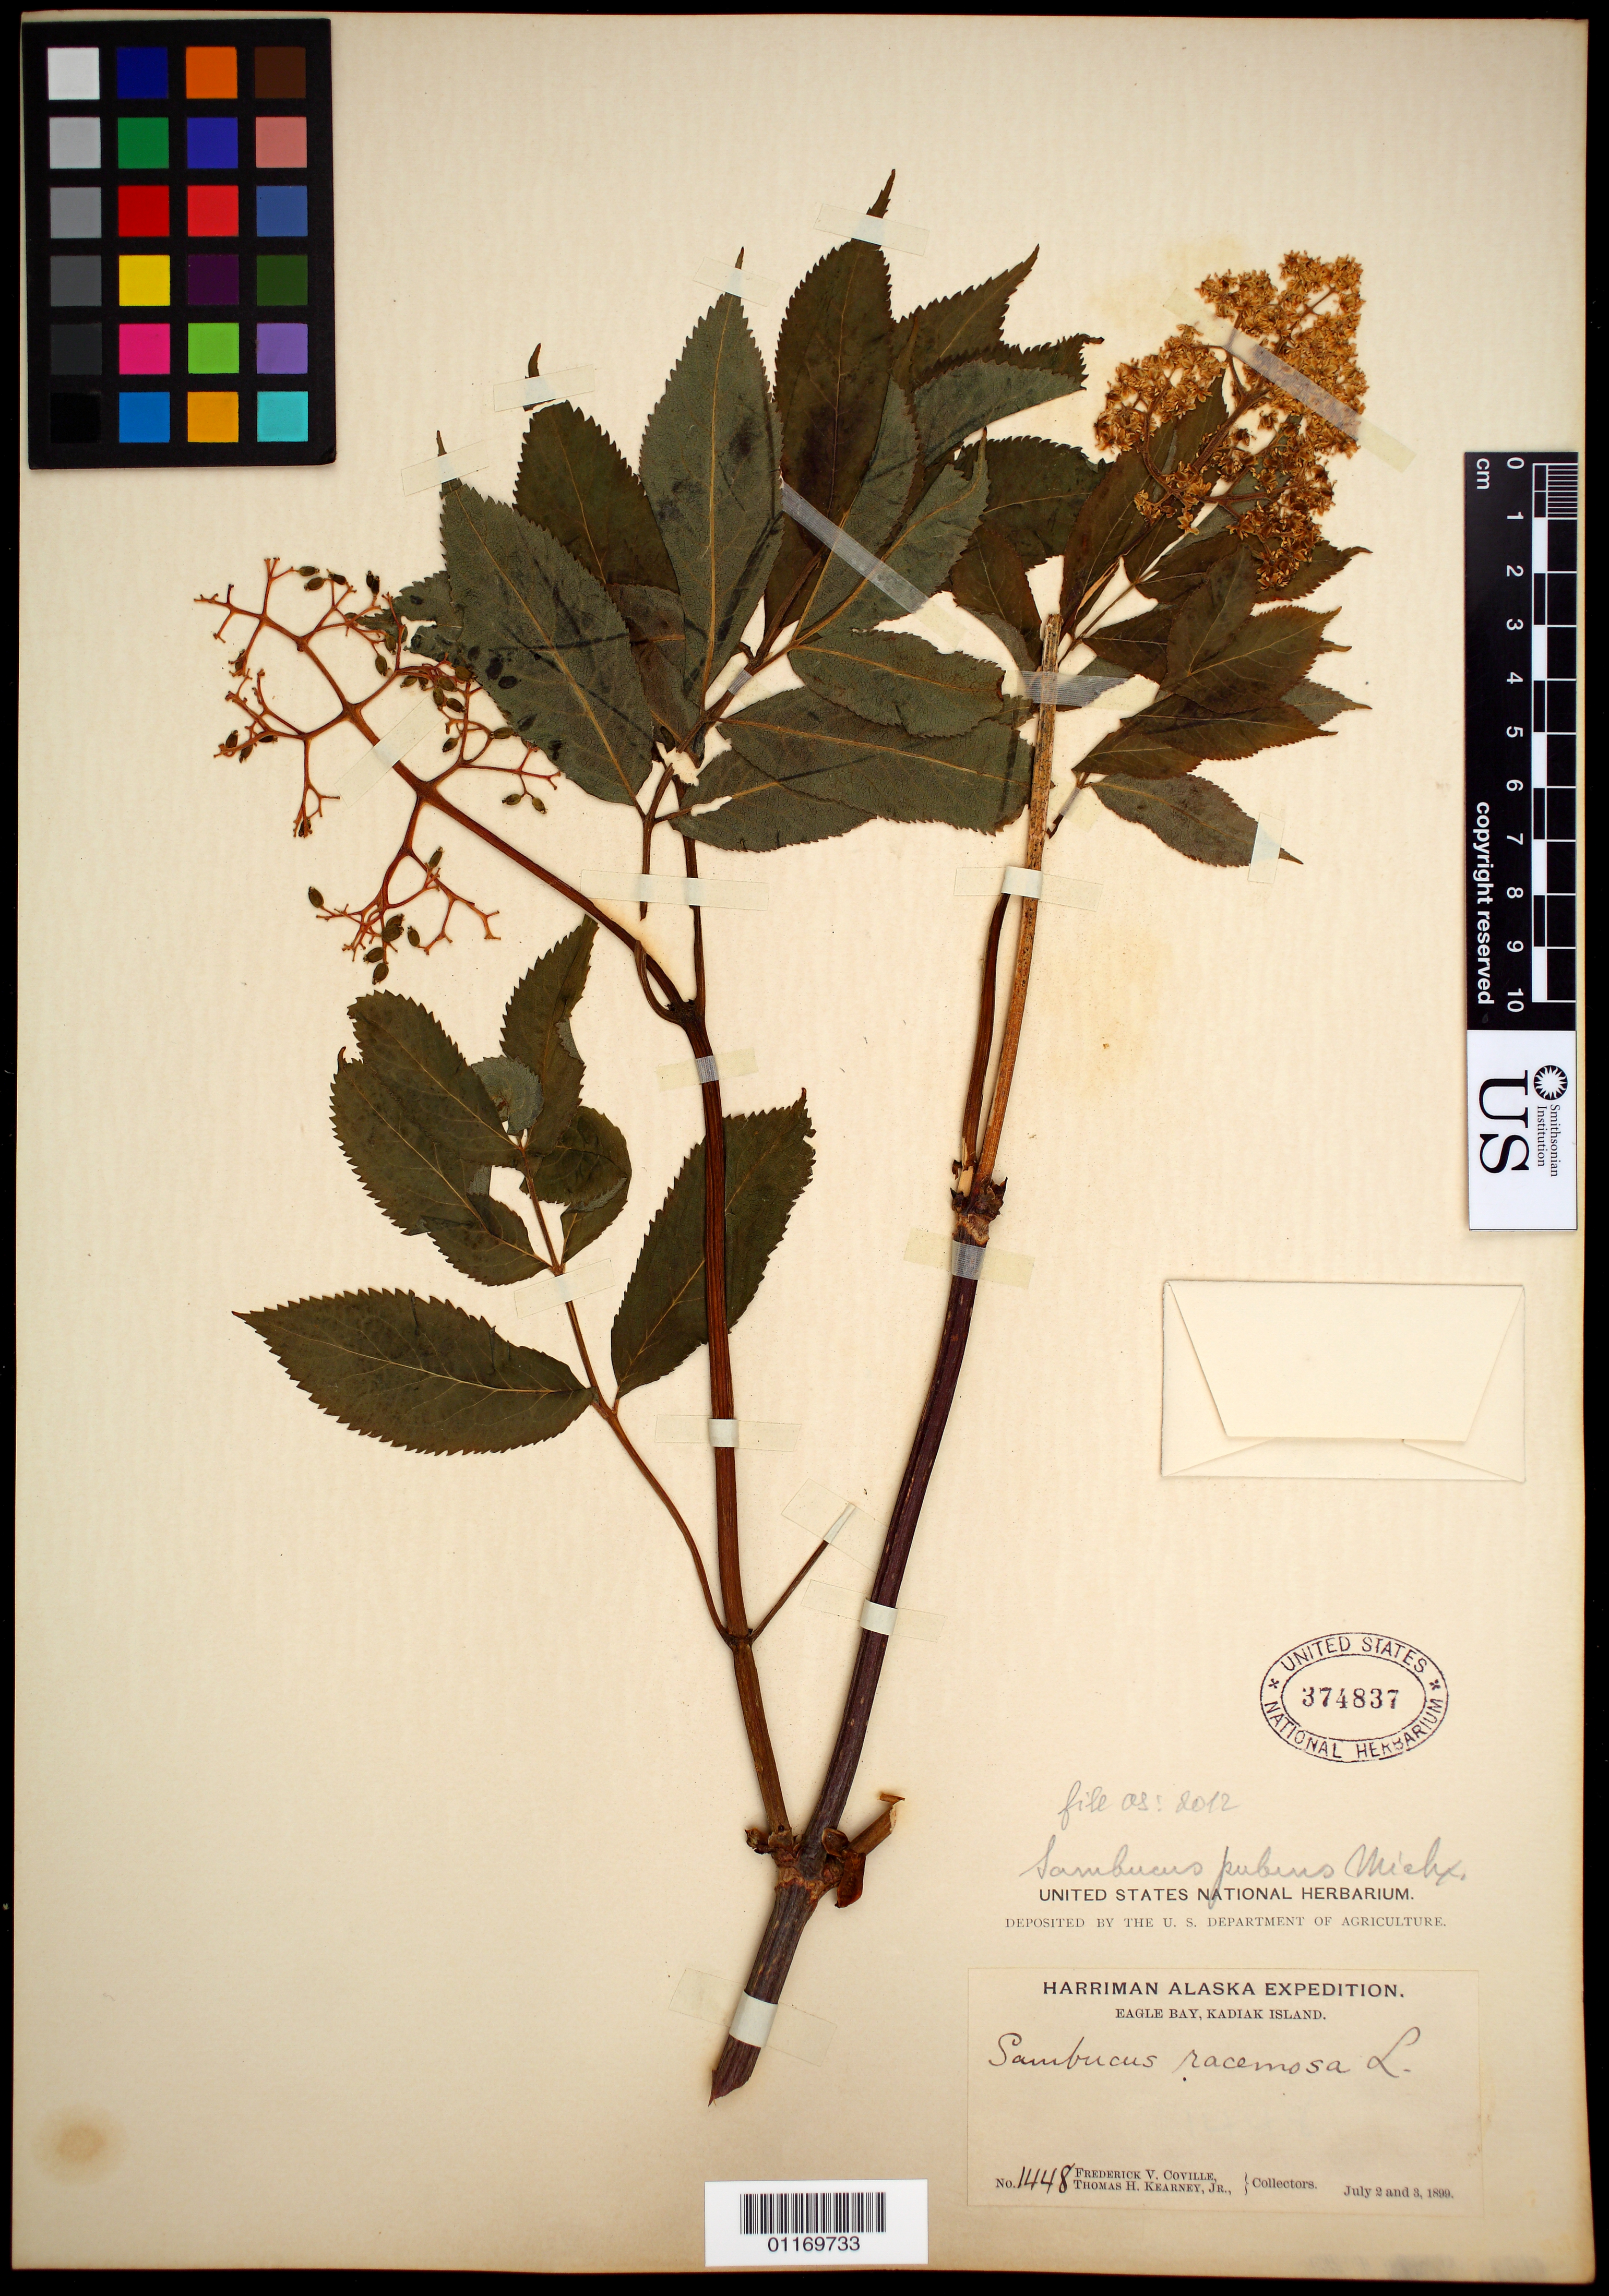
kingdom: Plantae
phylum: Tracheophyta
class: Magnoliopsida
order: Dipsacales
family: Viburnaceae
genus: Sambucus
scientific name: Sambucus pubens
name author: Michx.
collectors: F. V. Coville & T. H. Kearney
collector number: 1448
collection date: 1899-07-02/1899-07-03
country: United States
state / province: Alaska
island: Kodiak Island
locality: Eagle Bay, Kodiak Island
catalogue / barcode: US 374837